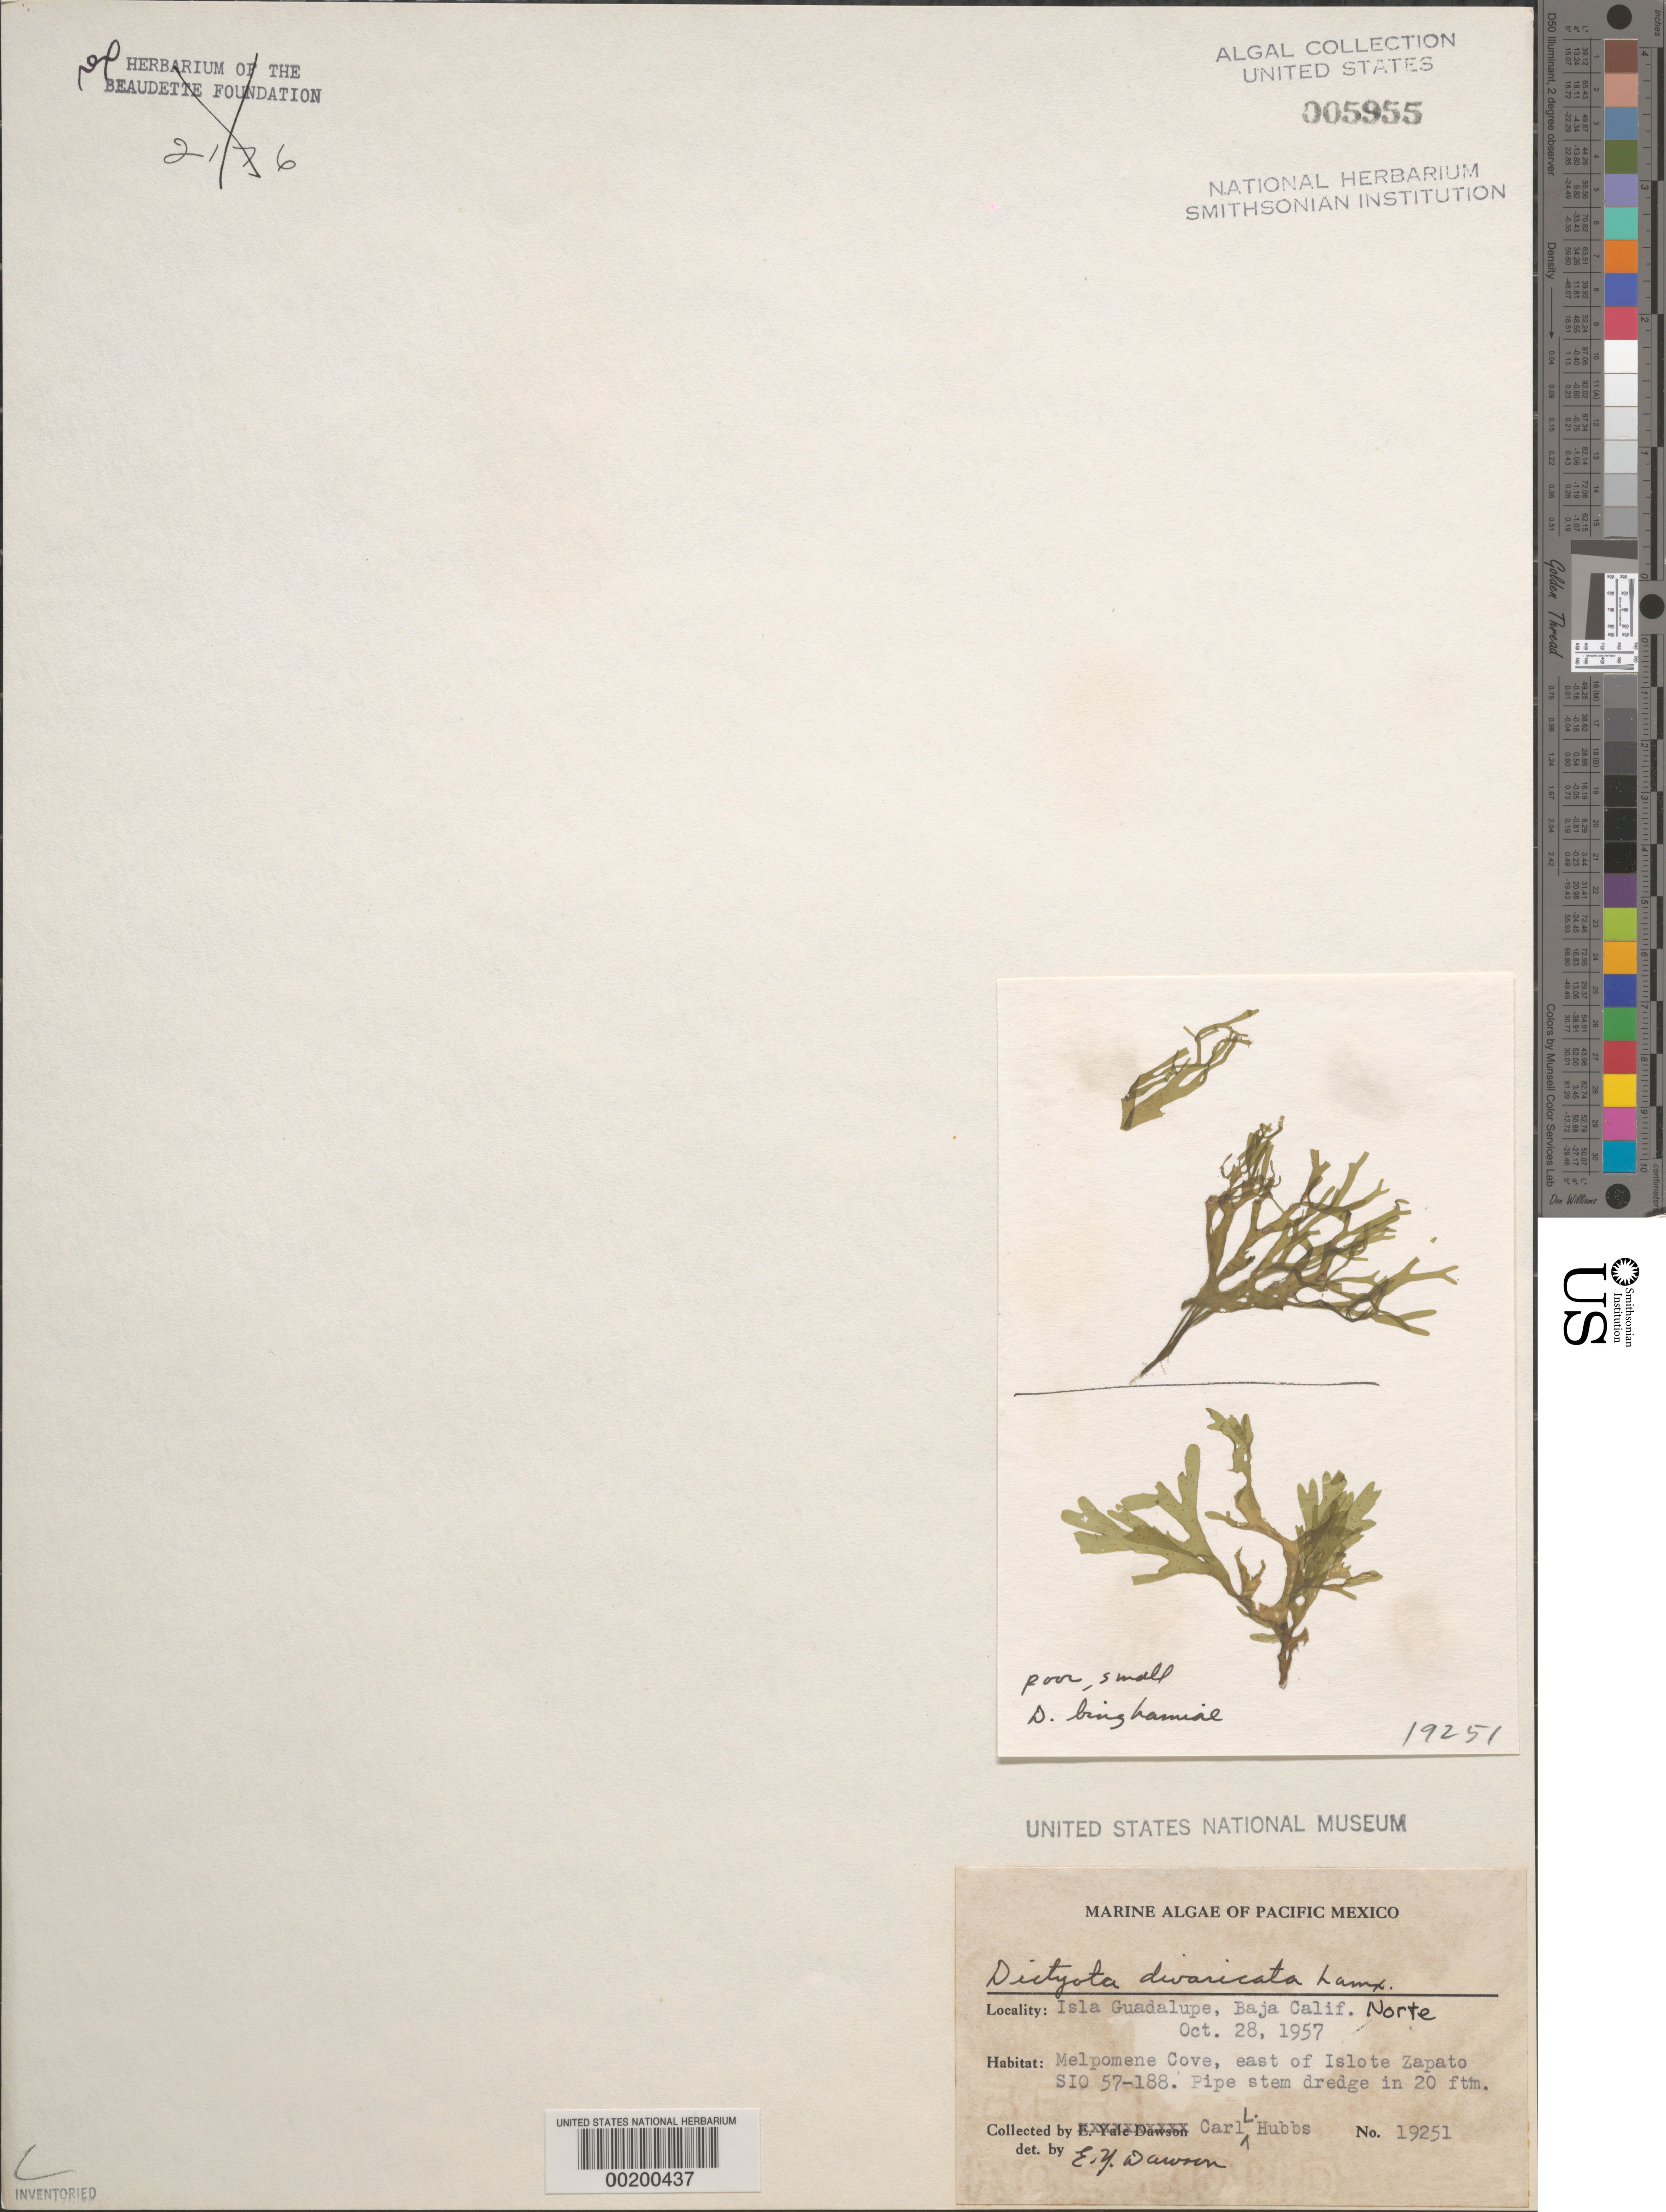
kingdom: Chromista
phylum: Ochrophyta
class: Phaeophyceae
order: Dictyotales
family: Dictyotaceae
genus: Dictyota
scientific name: Dictyota divaricata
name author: J.V.Lamouroux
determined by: Dawson, E. Y.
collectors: C. Hubbs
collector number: EYD 19251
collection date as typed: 28 Oct 1957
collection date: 1957-10-28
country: Mexico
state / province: Baja California Norte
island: Isla Guadalupe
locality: Melpomene Cove, east of Islote Zapato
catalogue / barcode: US 5955